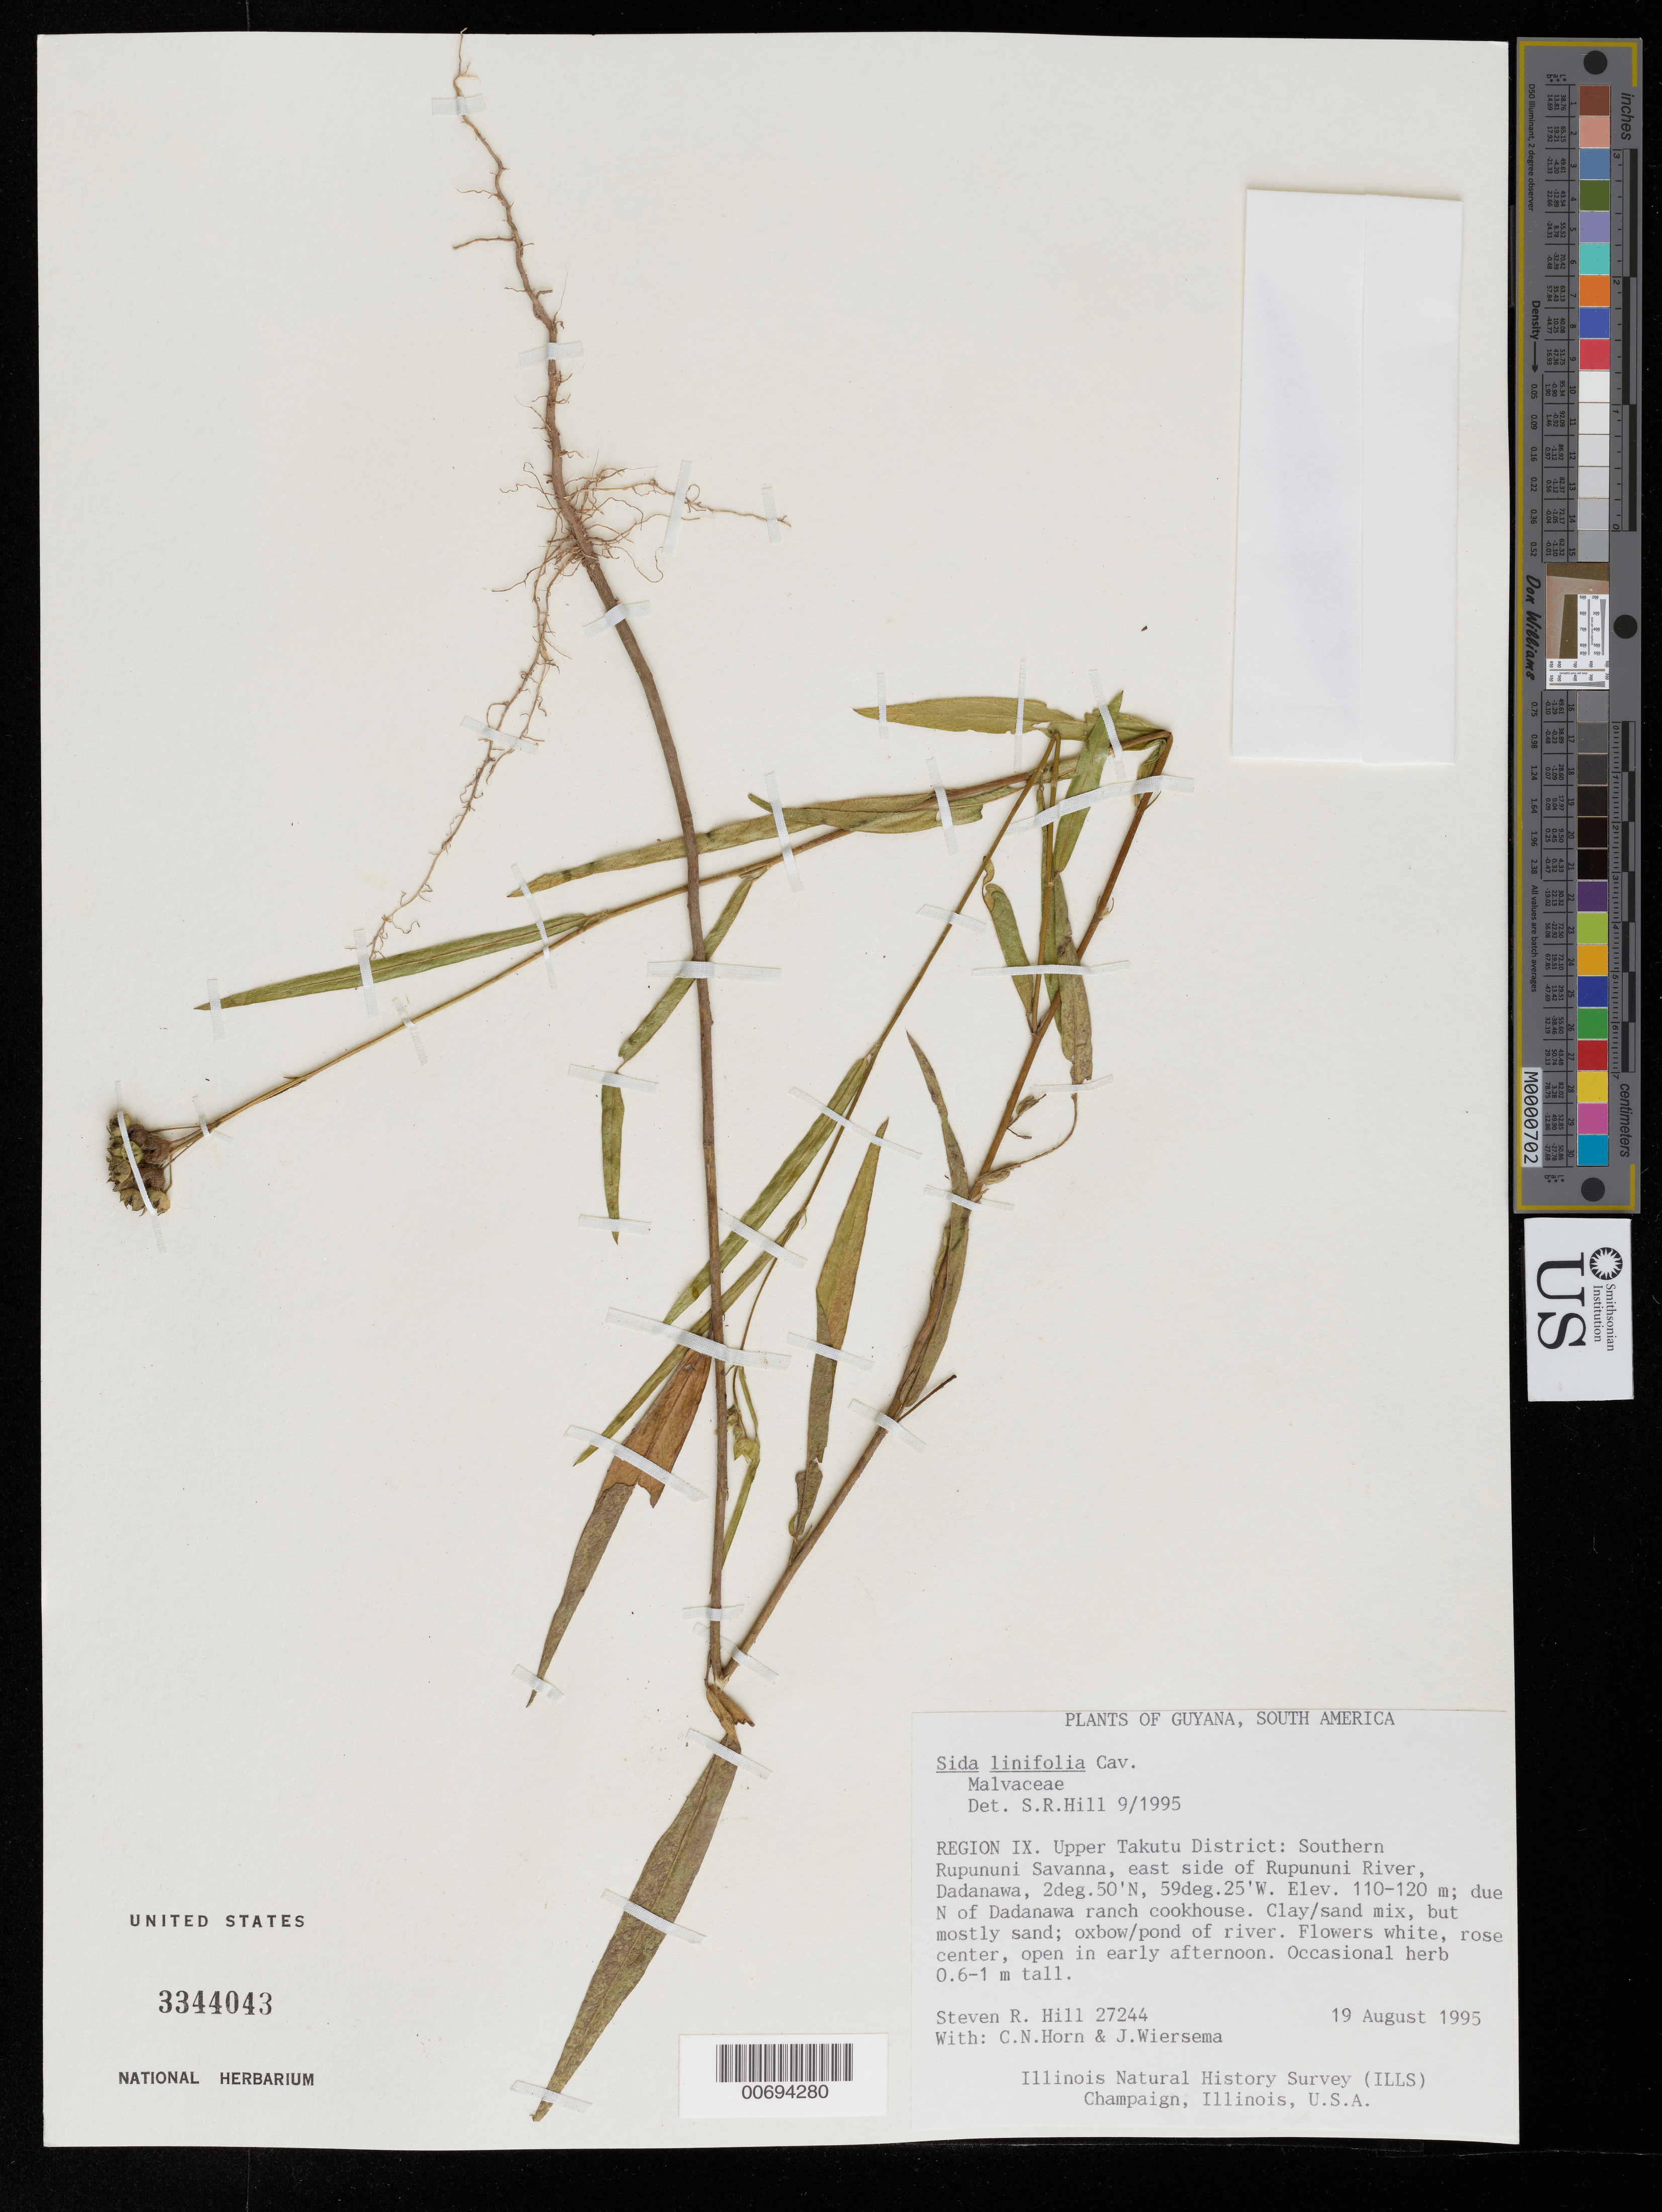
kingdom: Plantae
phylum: Tracheophyta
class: Magnoliopsida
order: Malvales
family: Malvaceae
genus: Sida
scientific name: Sida linifolia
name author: Cav.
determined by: Hill, Steven R.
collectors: S. R. Hill, C. N. Horn & J. H. Wiersema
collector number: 27244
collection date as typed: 19-Aug-95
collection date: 1995-08-19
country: Guyana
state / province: U. Takutu-U. Essequibo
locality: Dadanawa, southern Rupununi Savanna, E side of Rupununi R.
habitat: Clay/sand mix, mostly sand, oxbow/pond of river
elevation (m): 110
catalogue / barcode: US 3344043